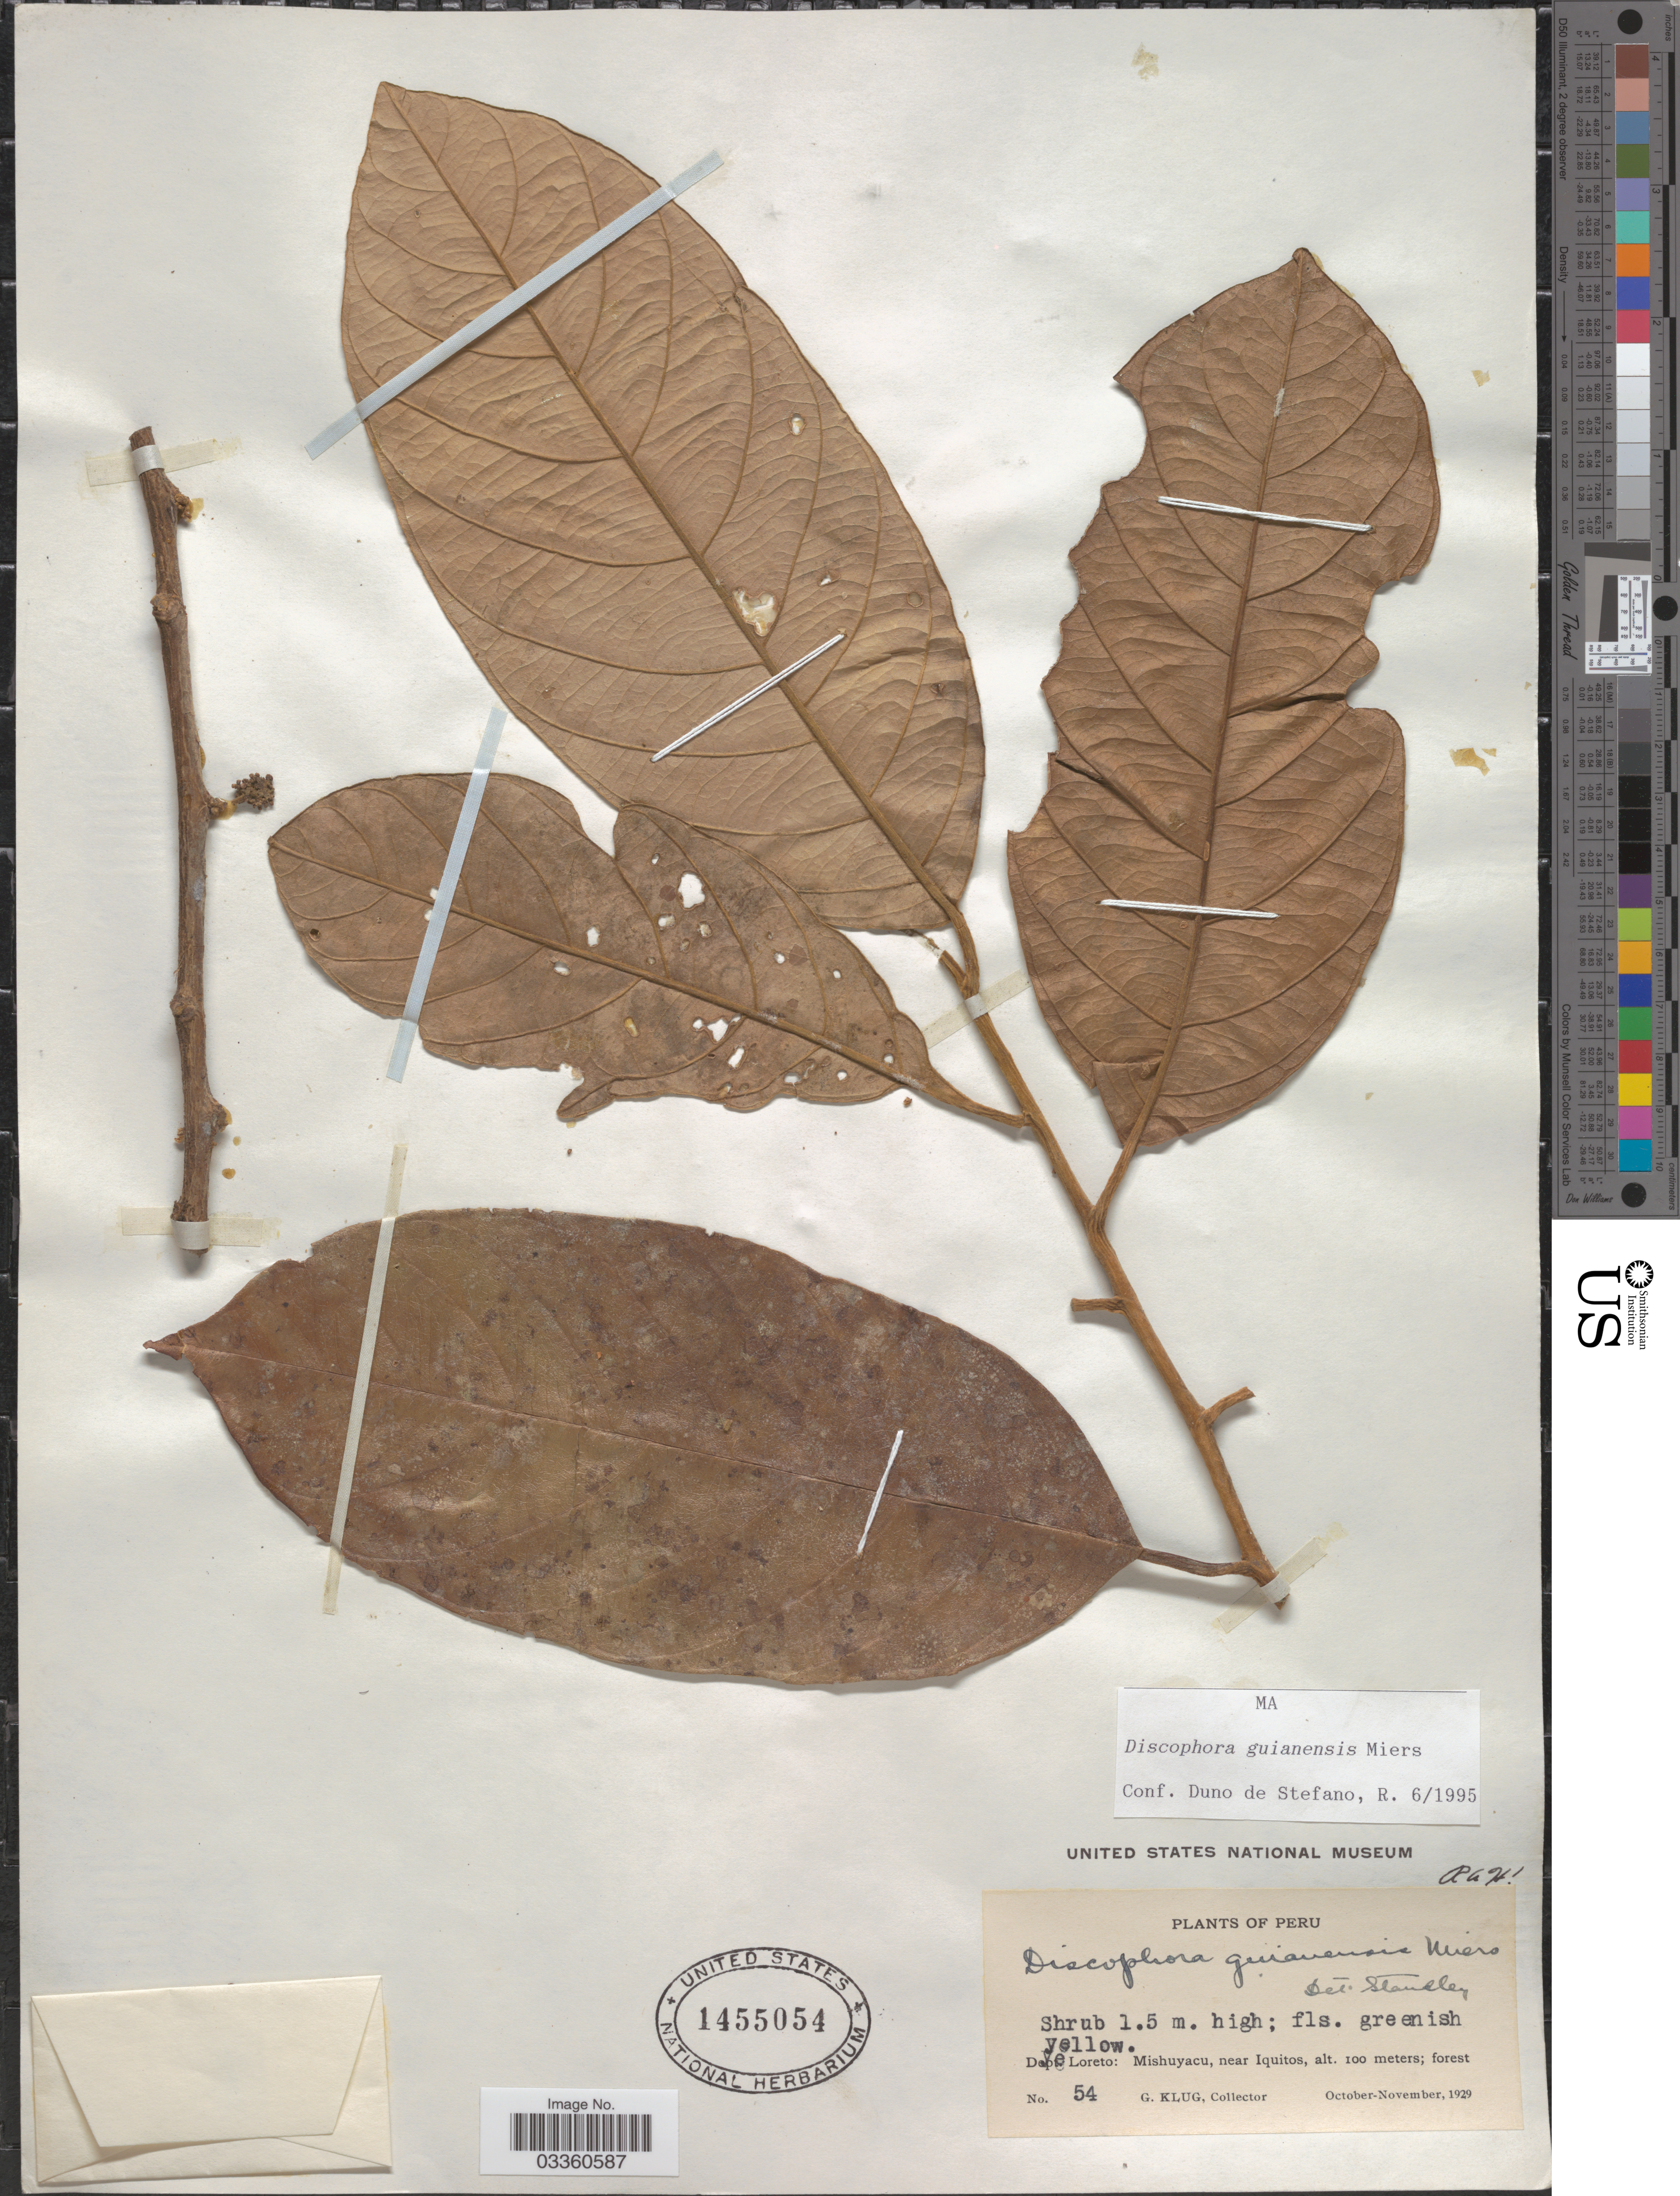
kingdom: Plantae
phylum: Tracheophyta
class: Magnoliopsida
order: Cardiopteridales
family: Stemonuraceae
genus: Discophora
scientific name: Discophora guianensis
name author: Miers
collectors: G. Klug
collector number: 54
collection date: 1929-10/1929-11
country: Peru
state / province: Loreto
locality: Dept. Loreto: Mishuyacu, near Iquitos.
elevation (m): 100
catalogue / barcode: US 1455054